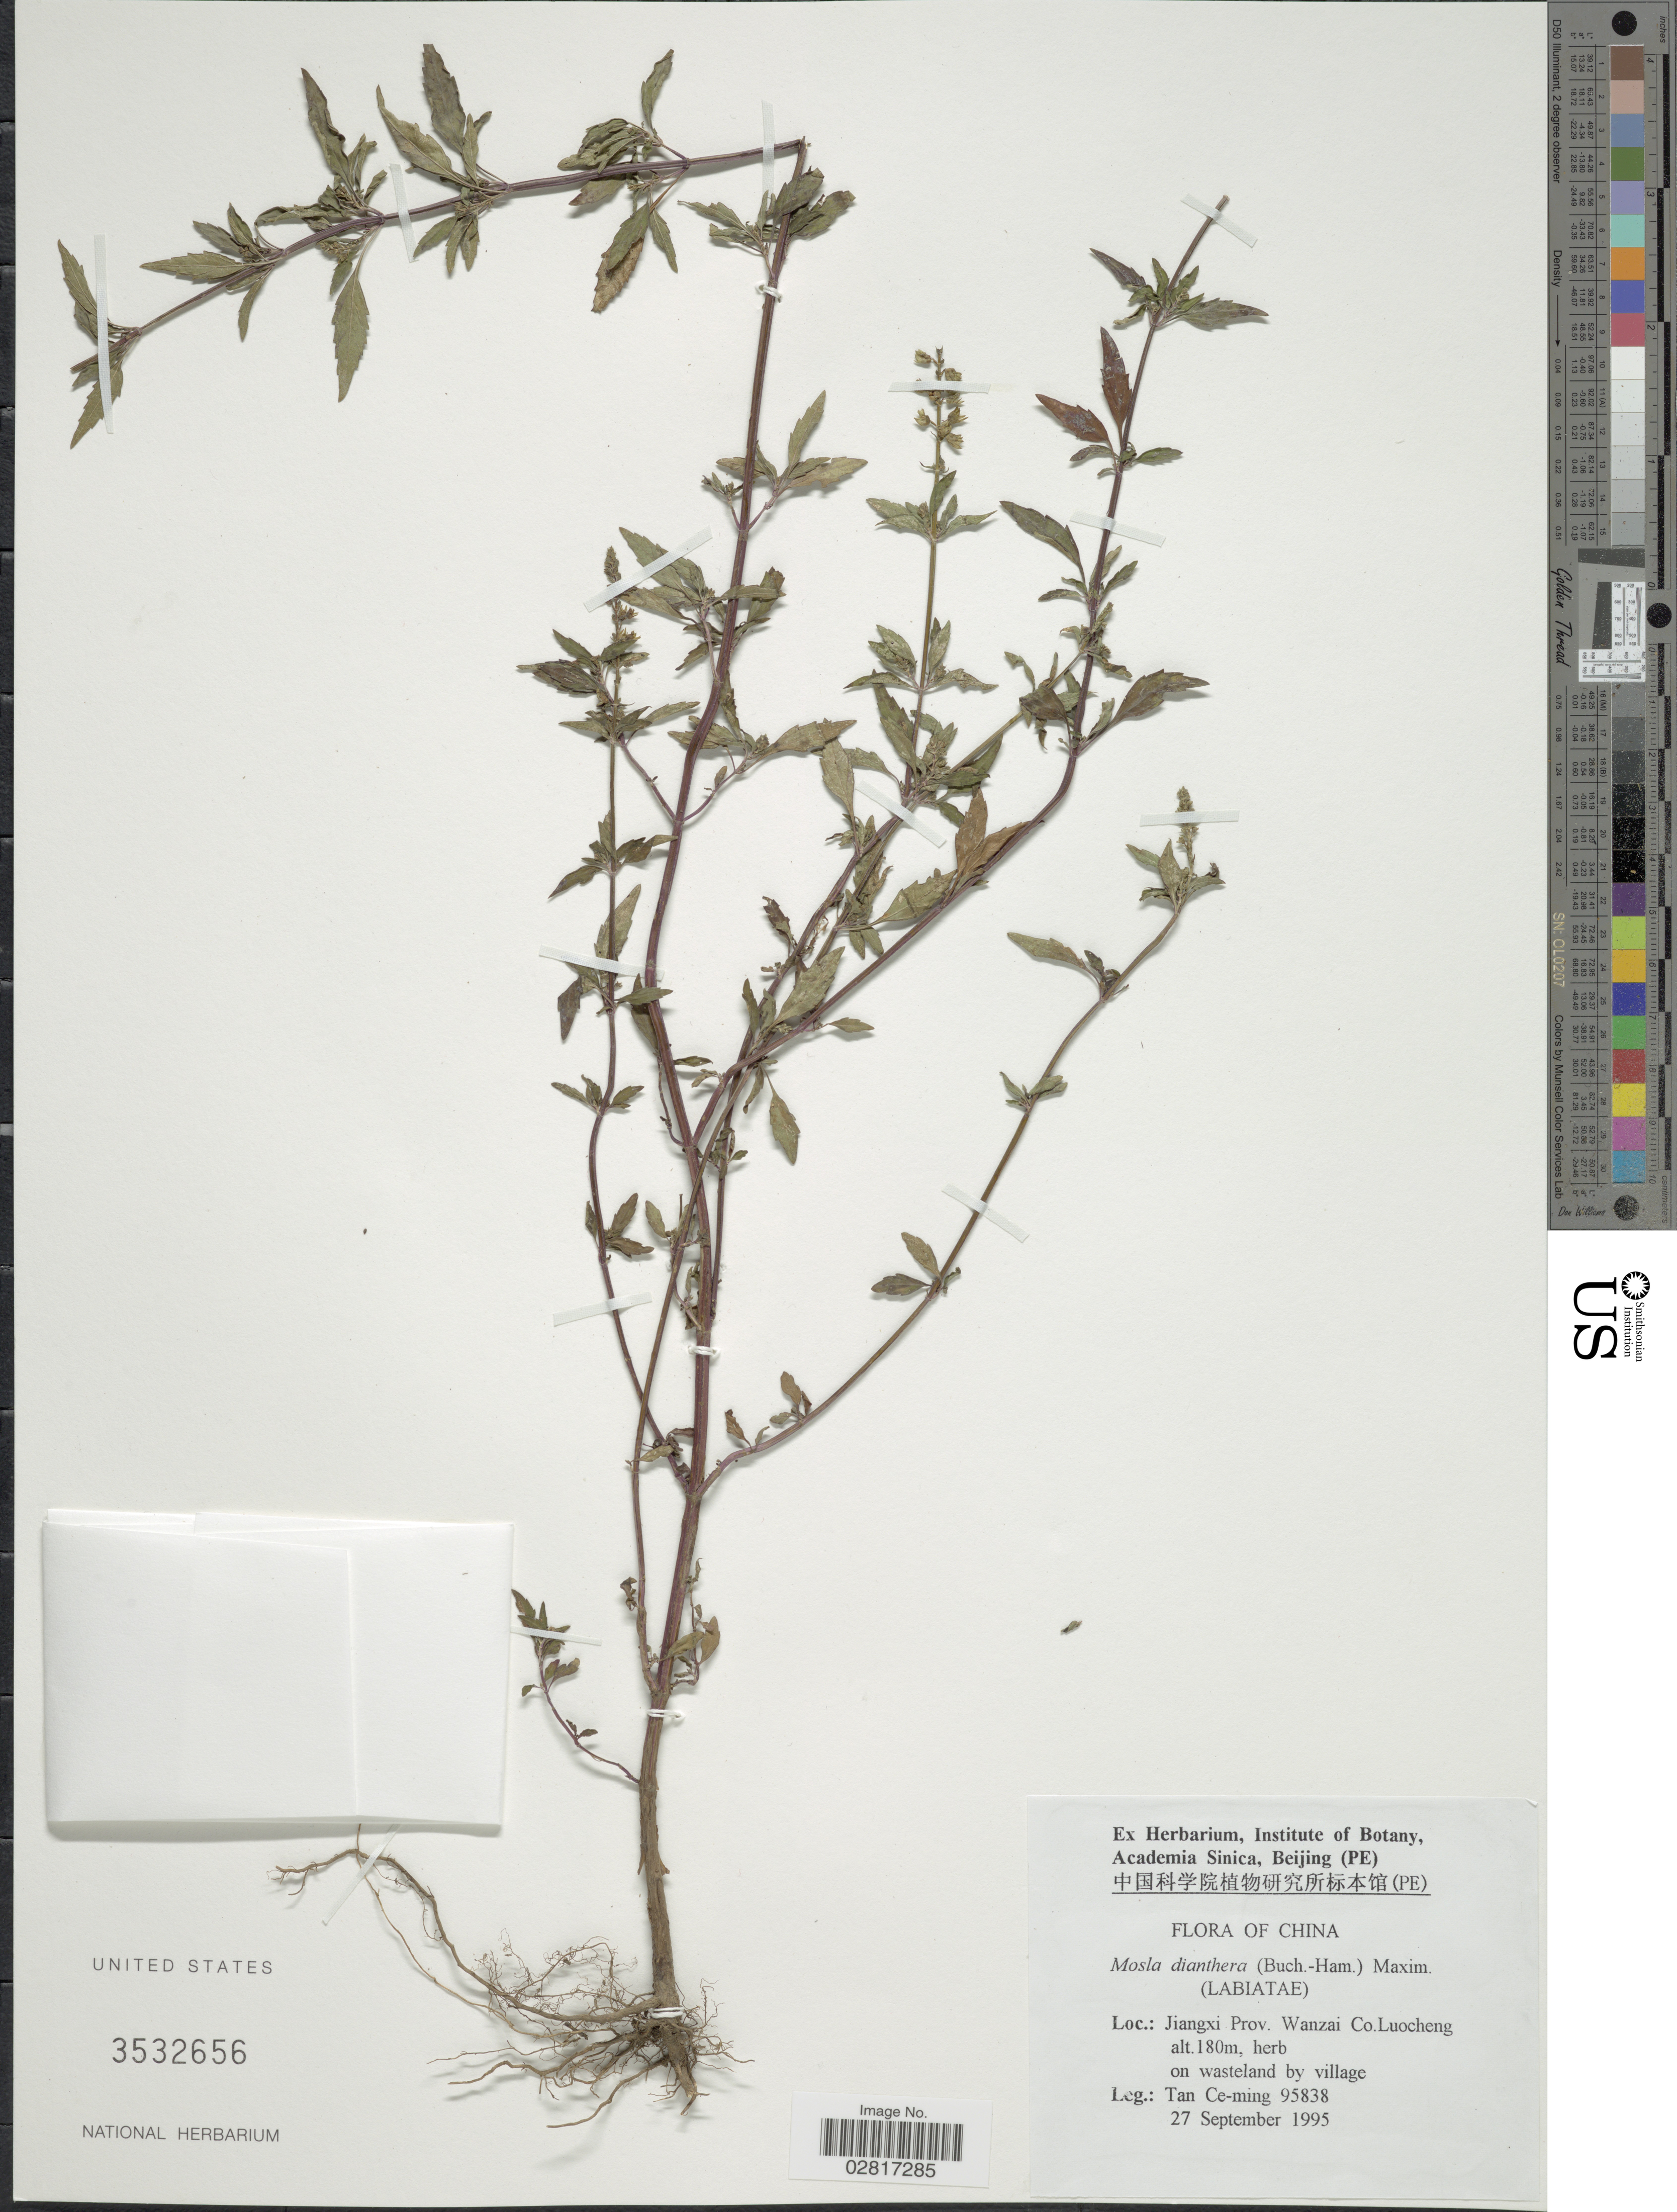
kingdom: Plantae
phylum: Tracheophyta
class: Magnoliopsida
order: Lamiales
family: Lamiaceae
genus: Mosla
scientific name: Mosla dianthera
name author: (Roxb.) Maxim.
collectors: T. Ce-ming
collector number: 95838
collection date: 1995-09-27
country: China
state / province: Jiangxi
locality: Wanzai Co. Luocheng, on wasteland by village.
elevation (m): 180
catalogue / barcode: US 3532656